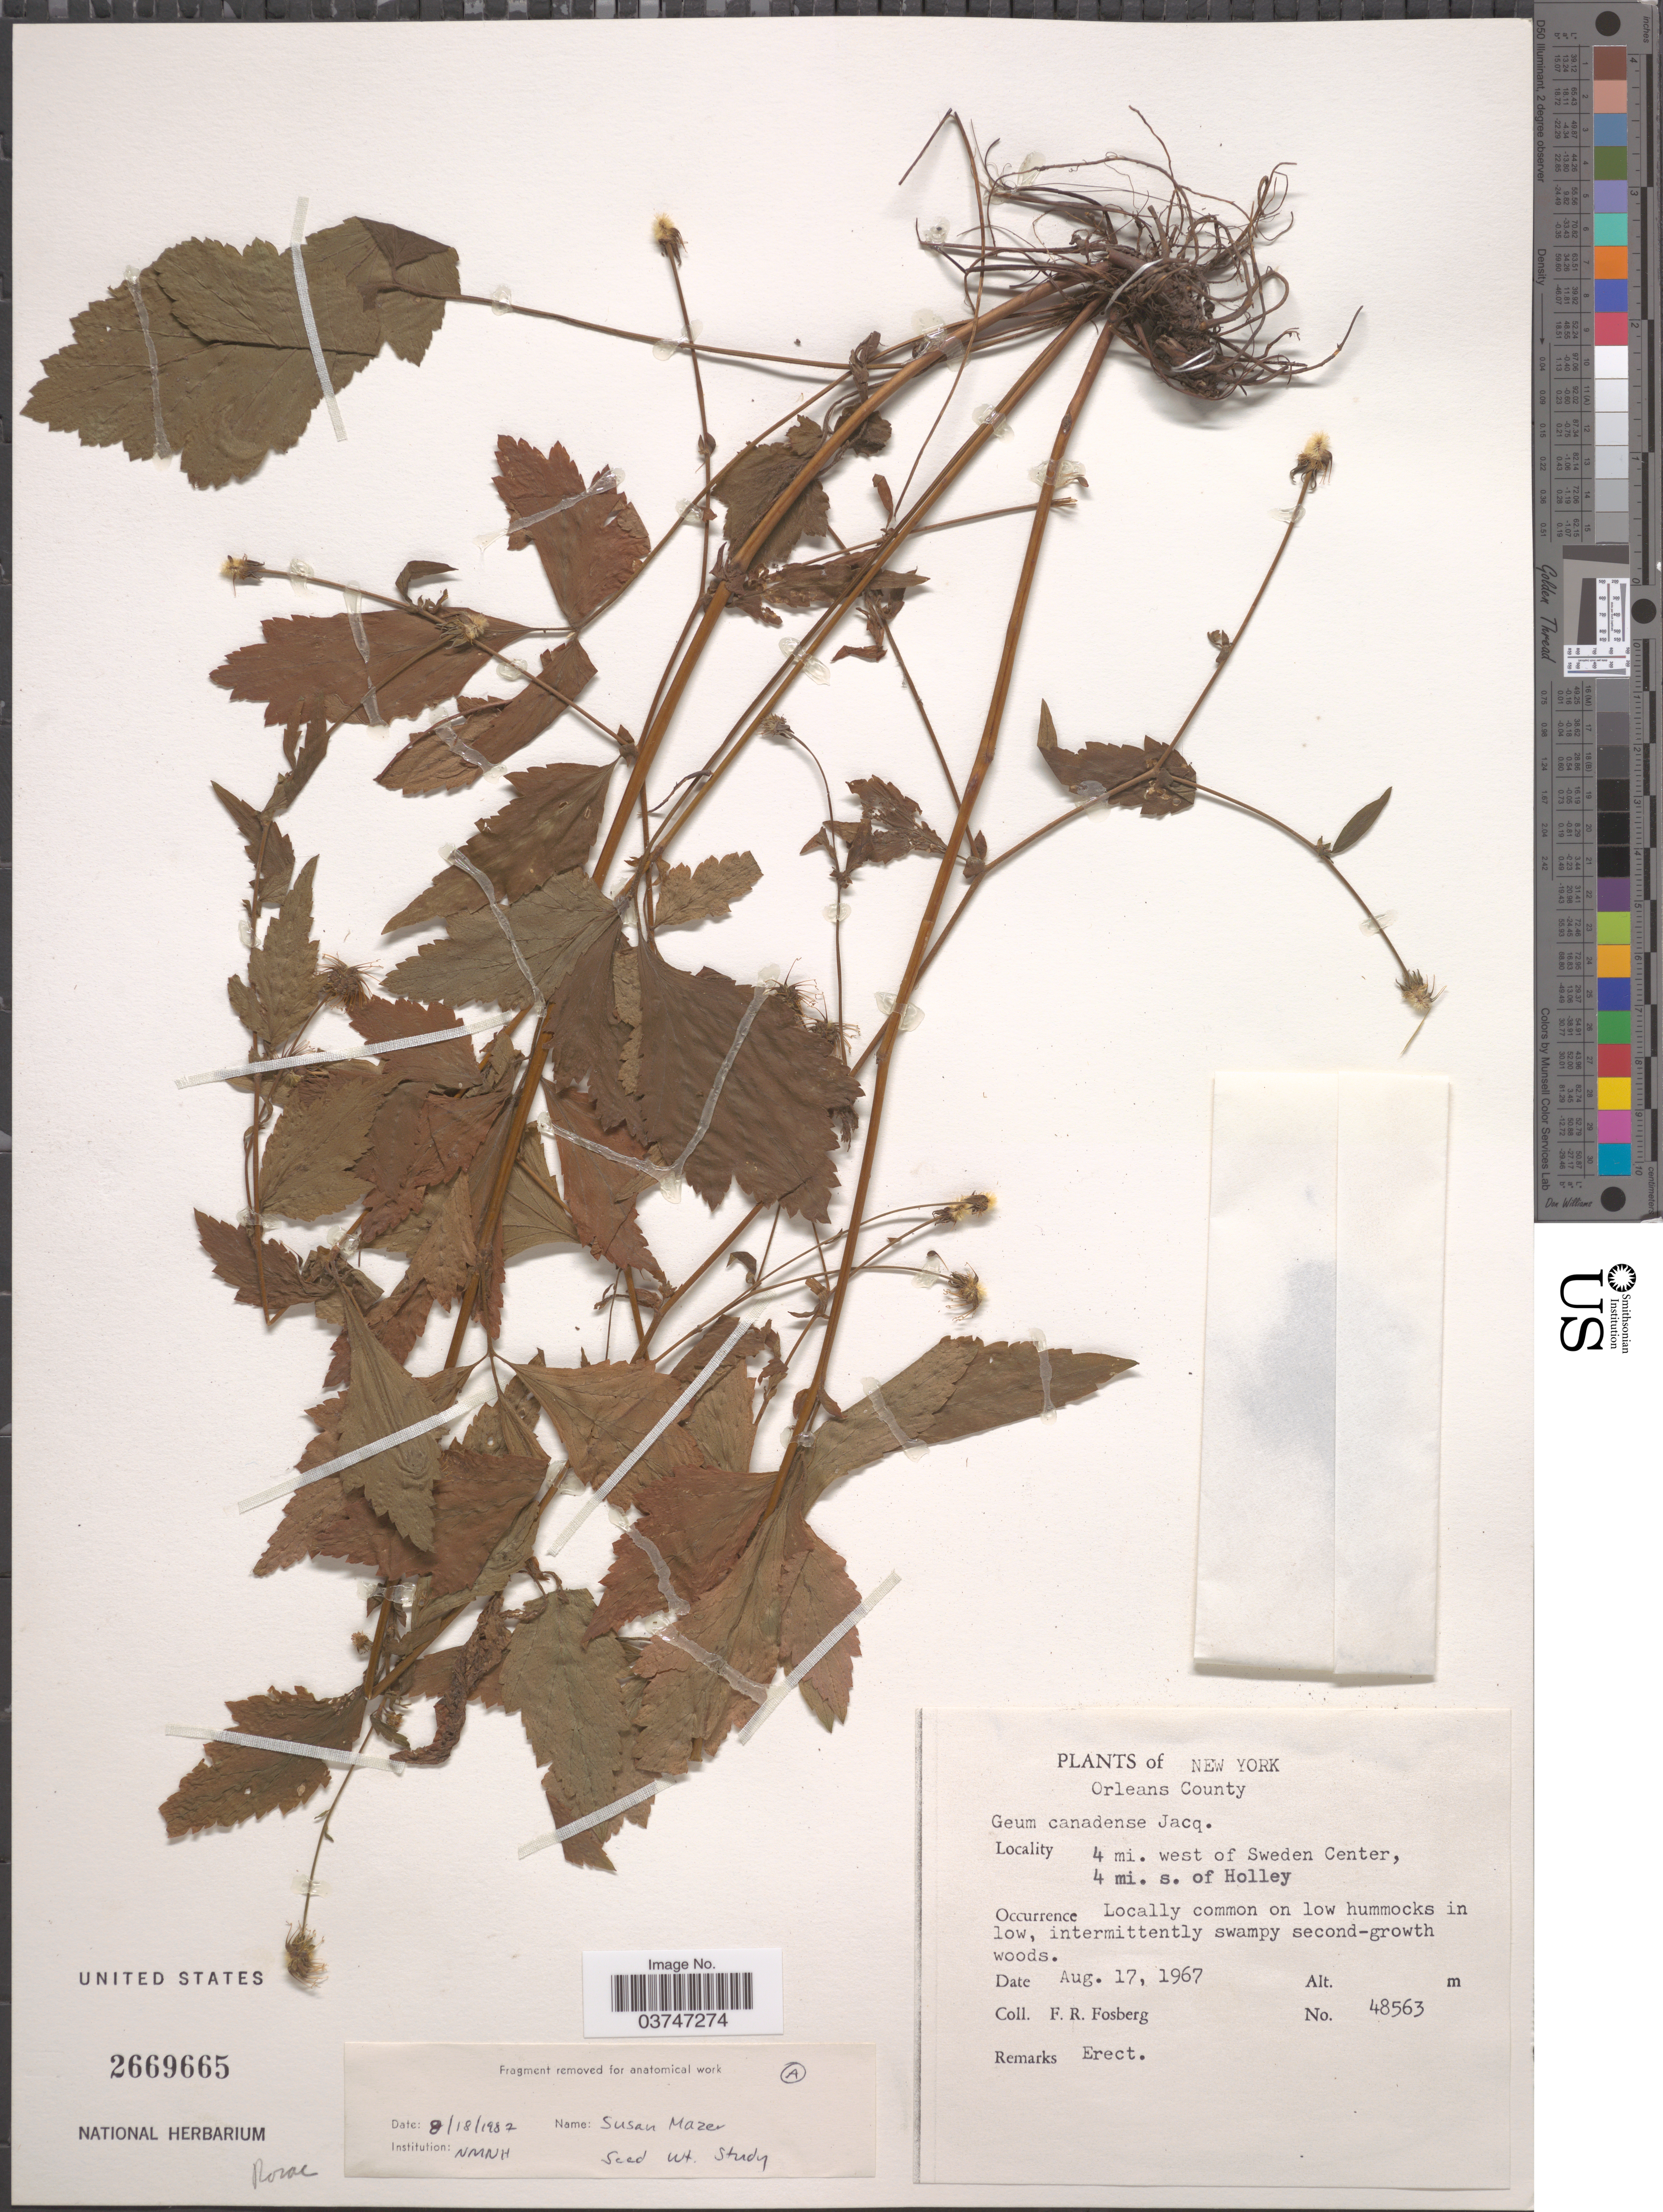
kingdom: Plantae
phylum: Tracheophyta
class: Magnoliopsida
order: Rosales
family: Rosaceae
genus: Geum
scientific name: Geum canadense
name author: Jacq.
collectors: F. R. Fosberg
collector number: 48563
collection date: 1967-08-17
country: United States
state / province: New York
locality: Orleans County. 4 mi. west of Sweden center, 4 mi. s. of Holley.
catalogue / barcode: US 2669665